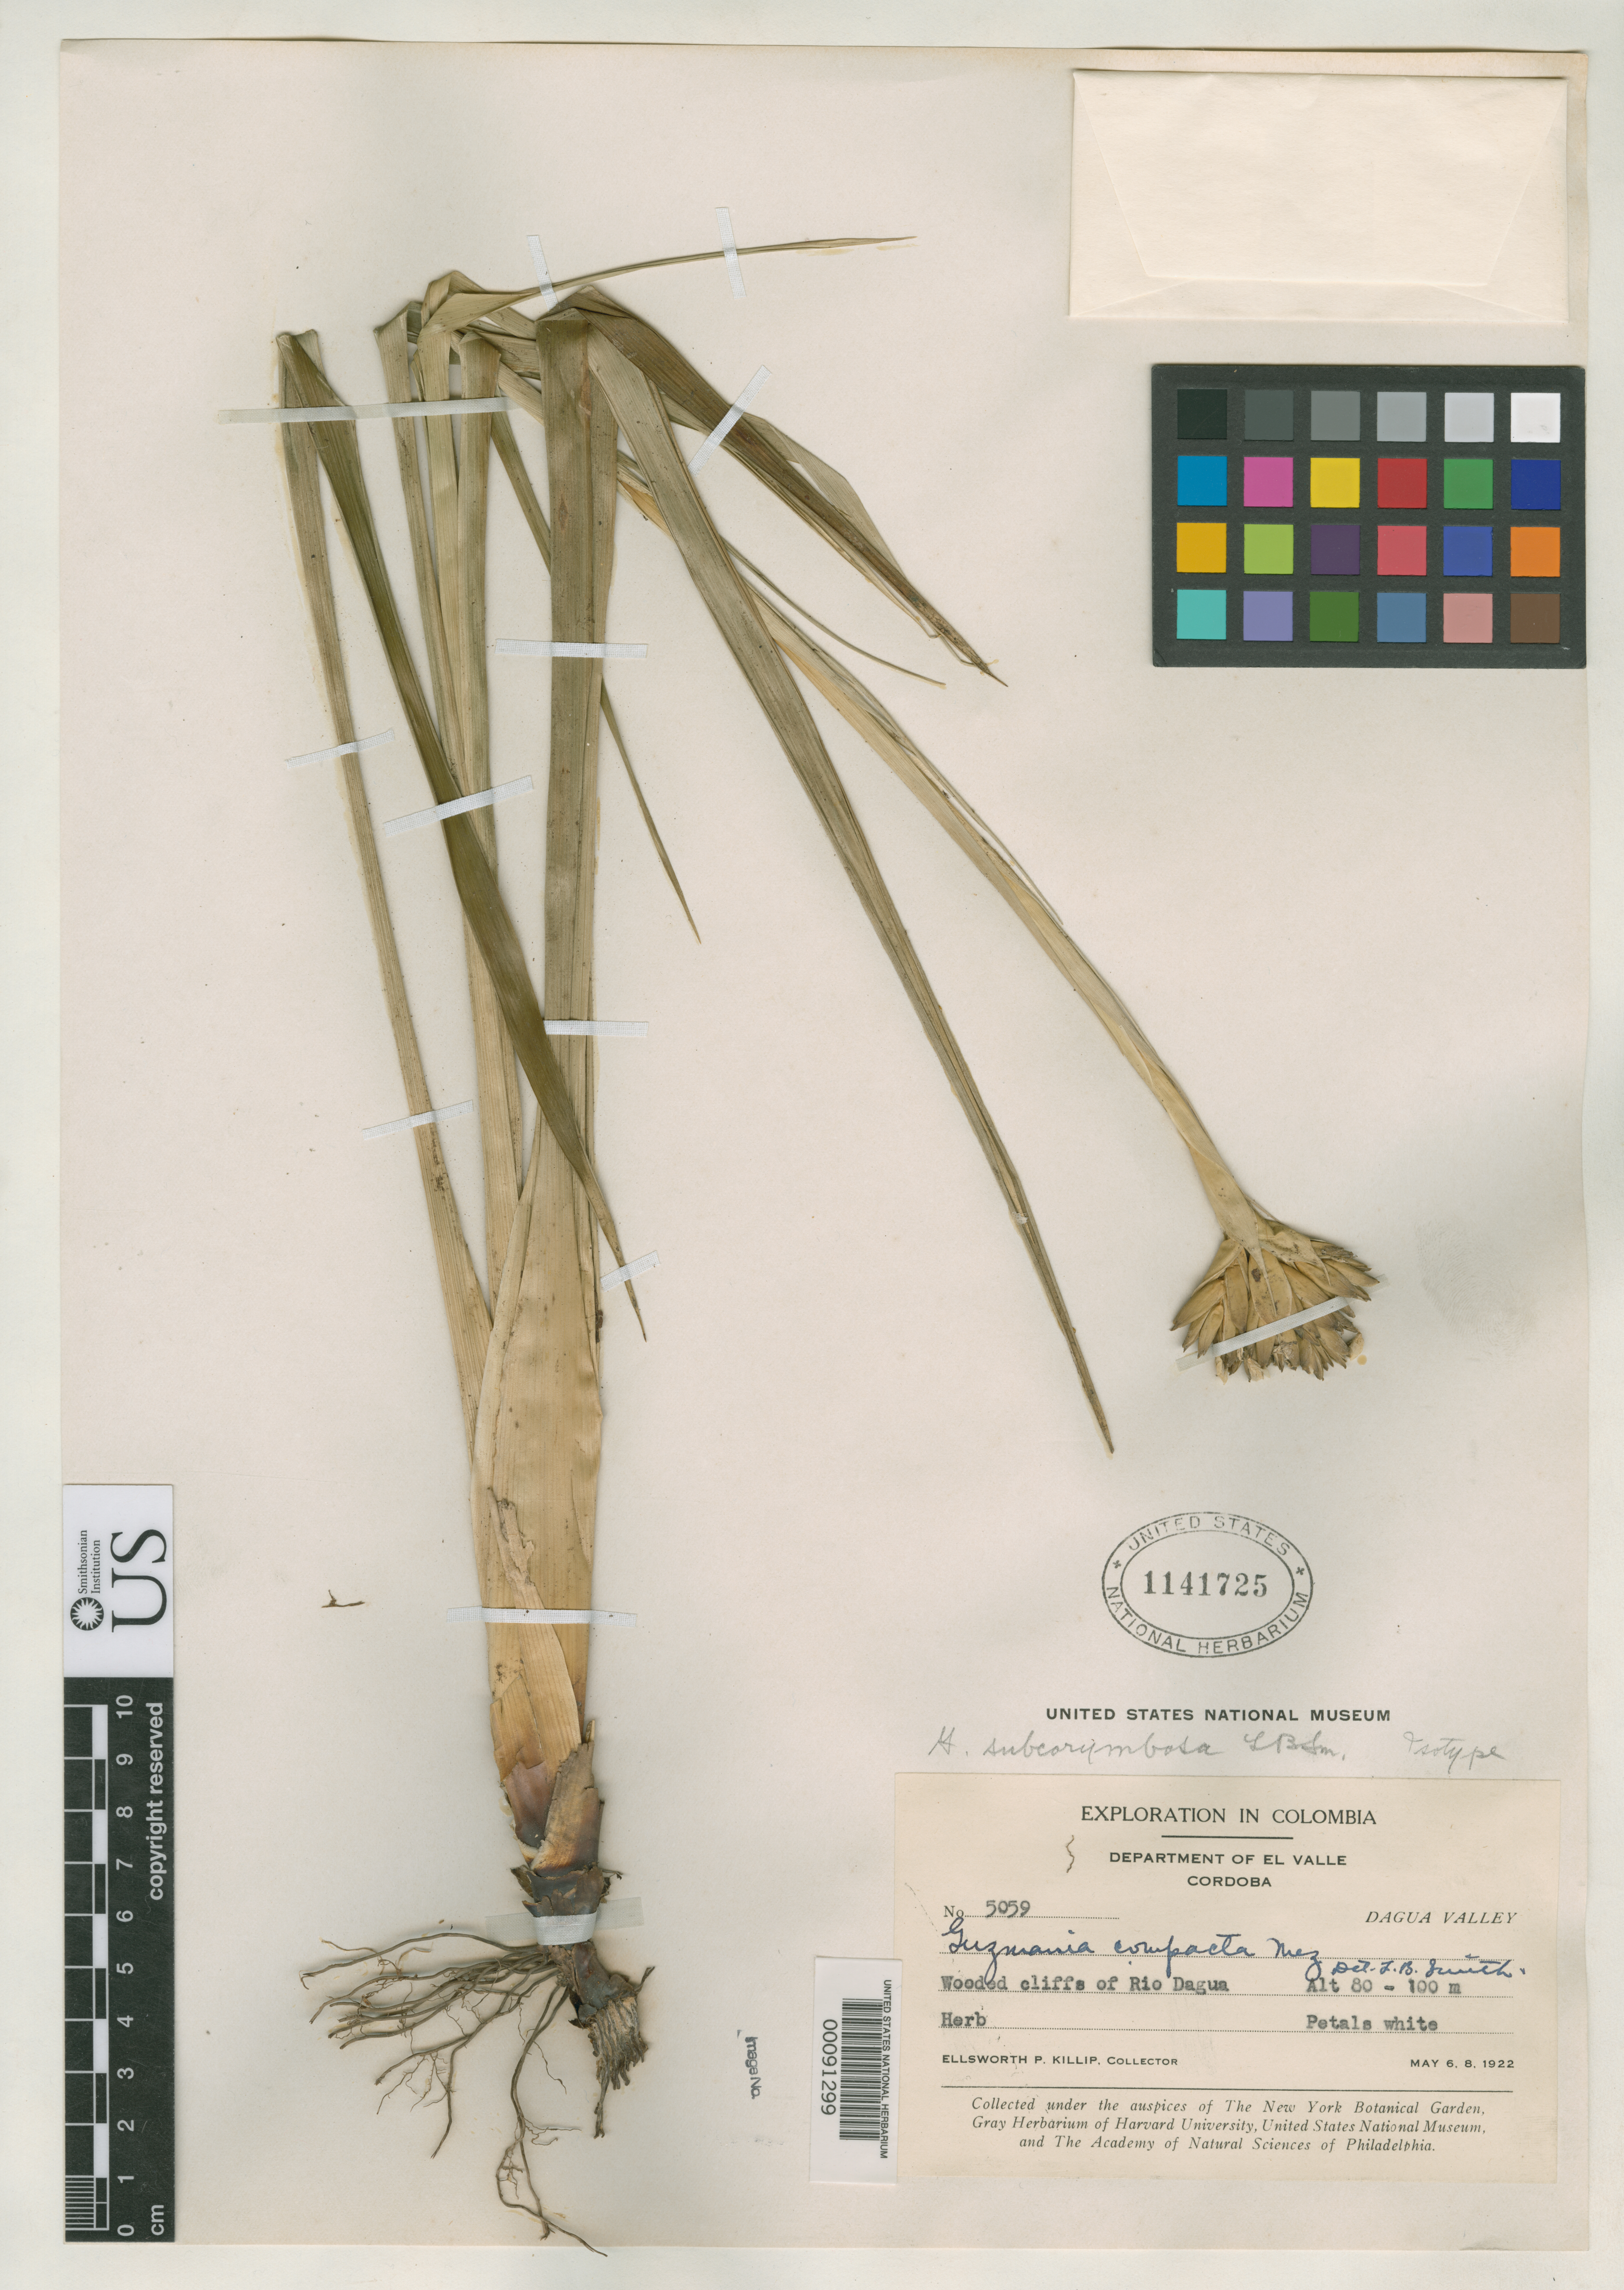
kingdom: Plantae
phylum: Tracheophyta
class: Liliopsida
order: Poales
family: Bromeliaceae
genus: Guzmania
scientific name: Guzmania subcorymbosa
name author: L.B. Sm.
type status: Isotype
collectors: E. P. Killip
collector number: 5059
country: Colombia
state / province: Valle del Cauca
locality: Cliffs of Dagua Valley, Cordoba.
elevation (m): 80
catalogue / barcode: US 1141725